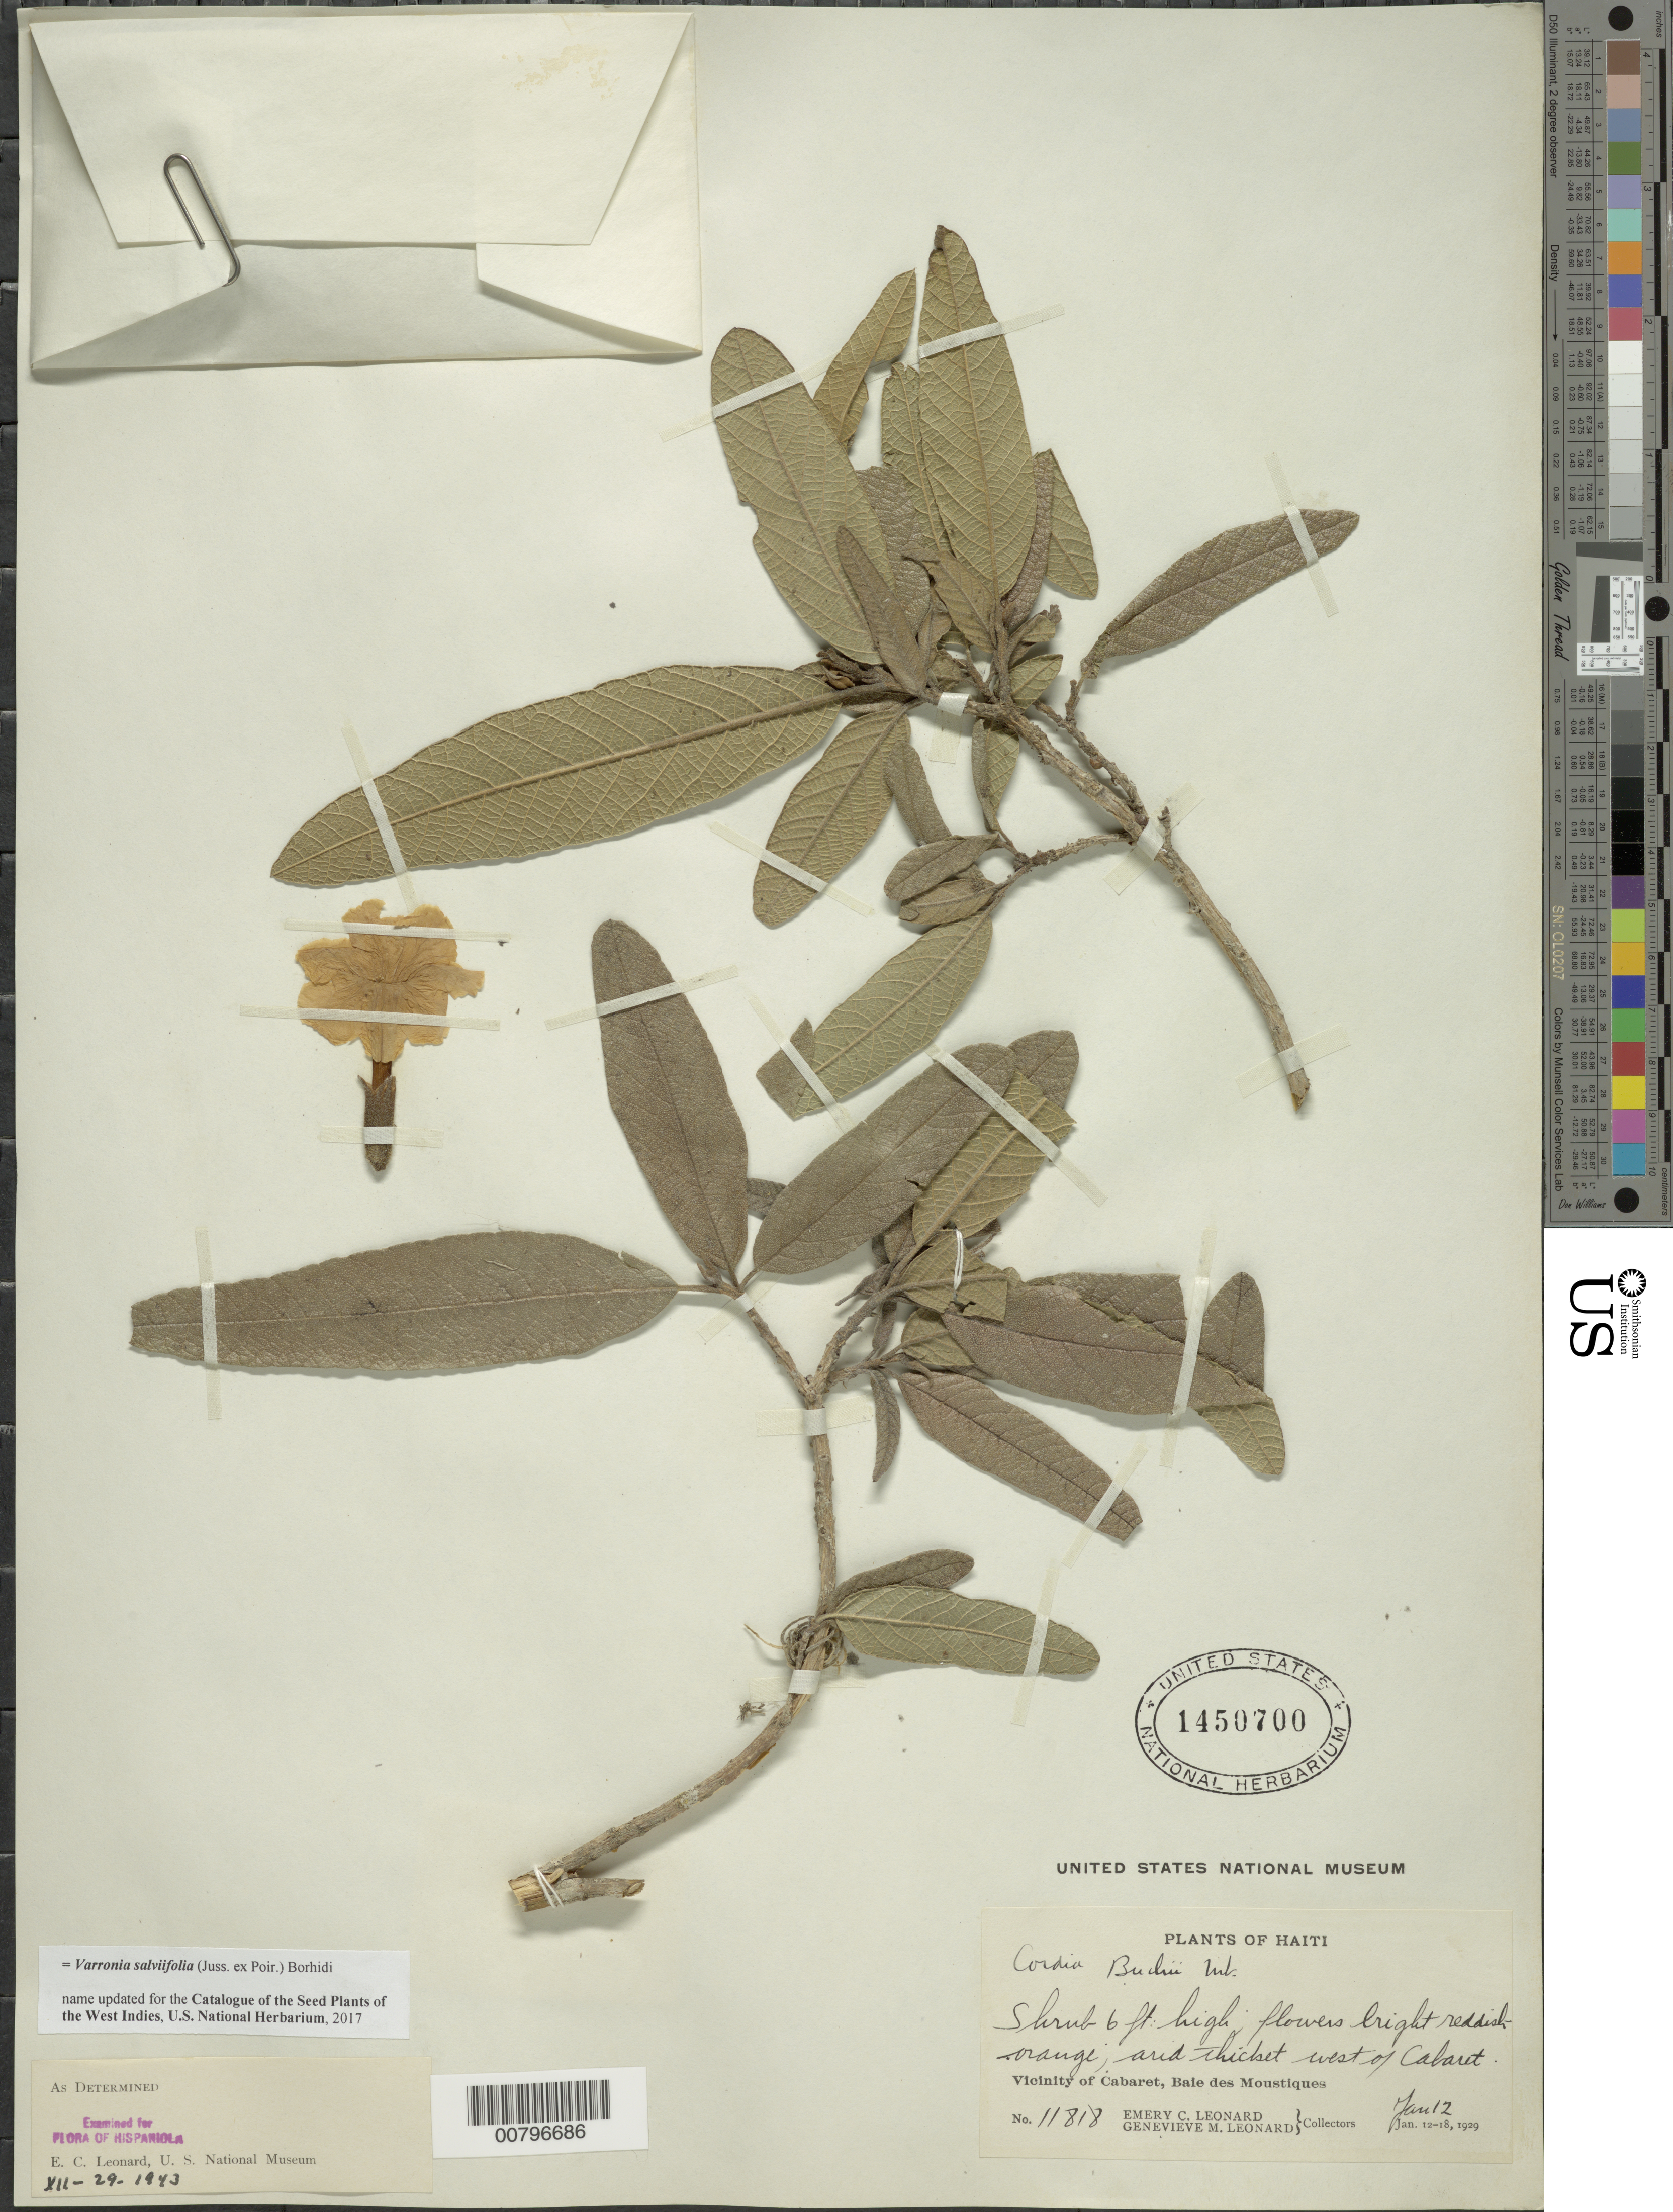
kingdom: Plantae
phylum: Tracheophyta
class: Magnoliopsida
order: Boraginales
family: Cordiaceae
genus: Varronia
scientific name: Varronia salviifolia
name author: (Juss. ex Poir.) Borhidi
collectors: E. C. Leonard & G. M. Leonard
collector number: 11818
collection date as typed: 12 Jan 1929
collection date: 1929-01-12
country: Haiti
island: Hispaniola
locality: Baie des Moustiques, vicinity of Cabaret, west of Cabaret.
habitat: Arid thicket.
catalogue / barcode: US 1450700